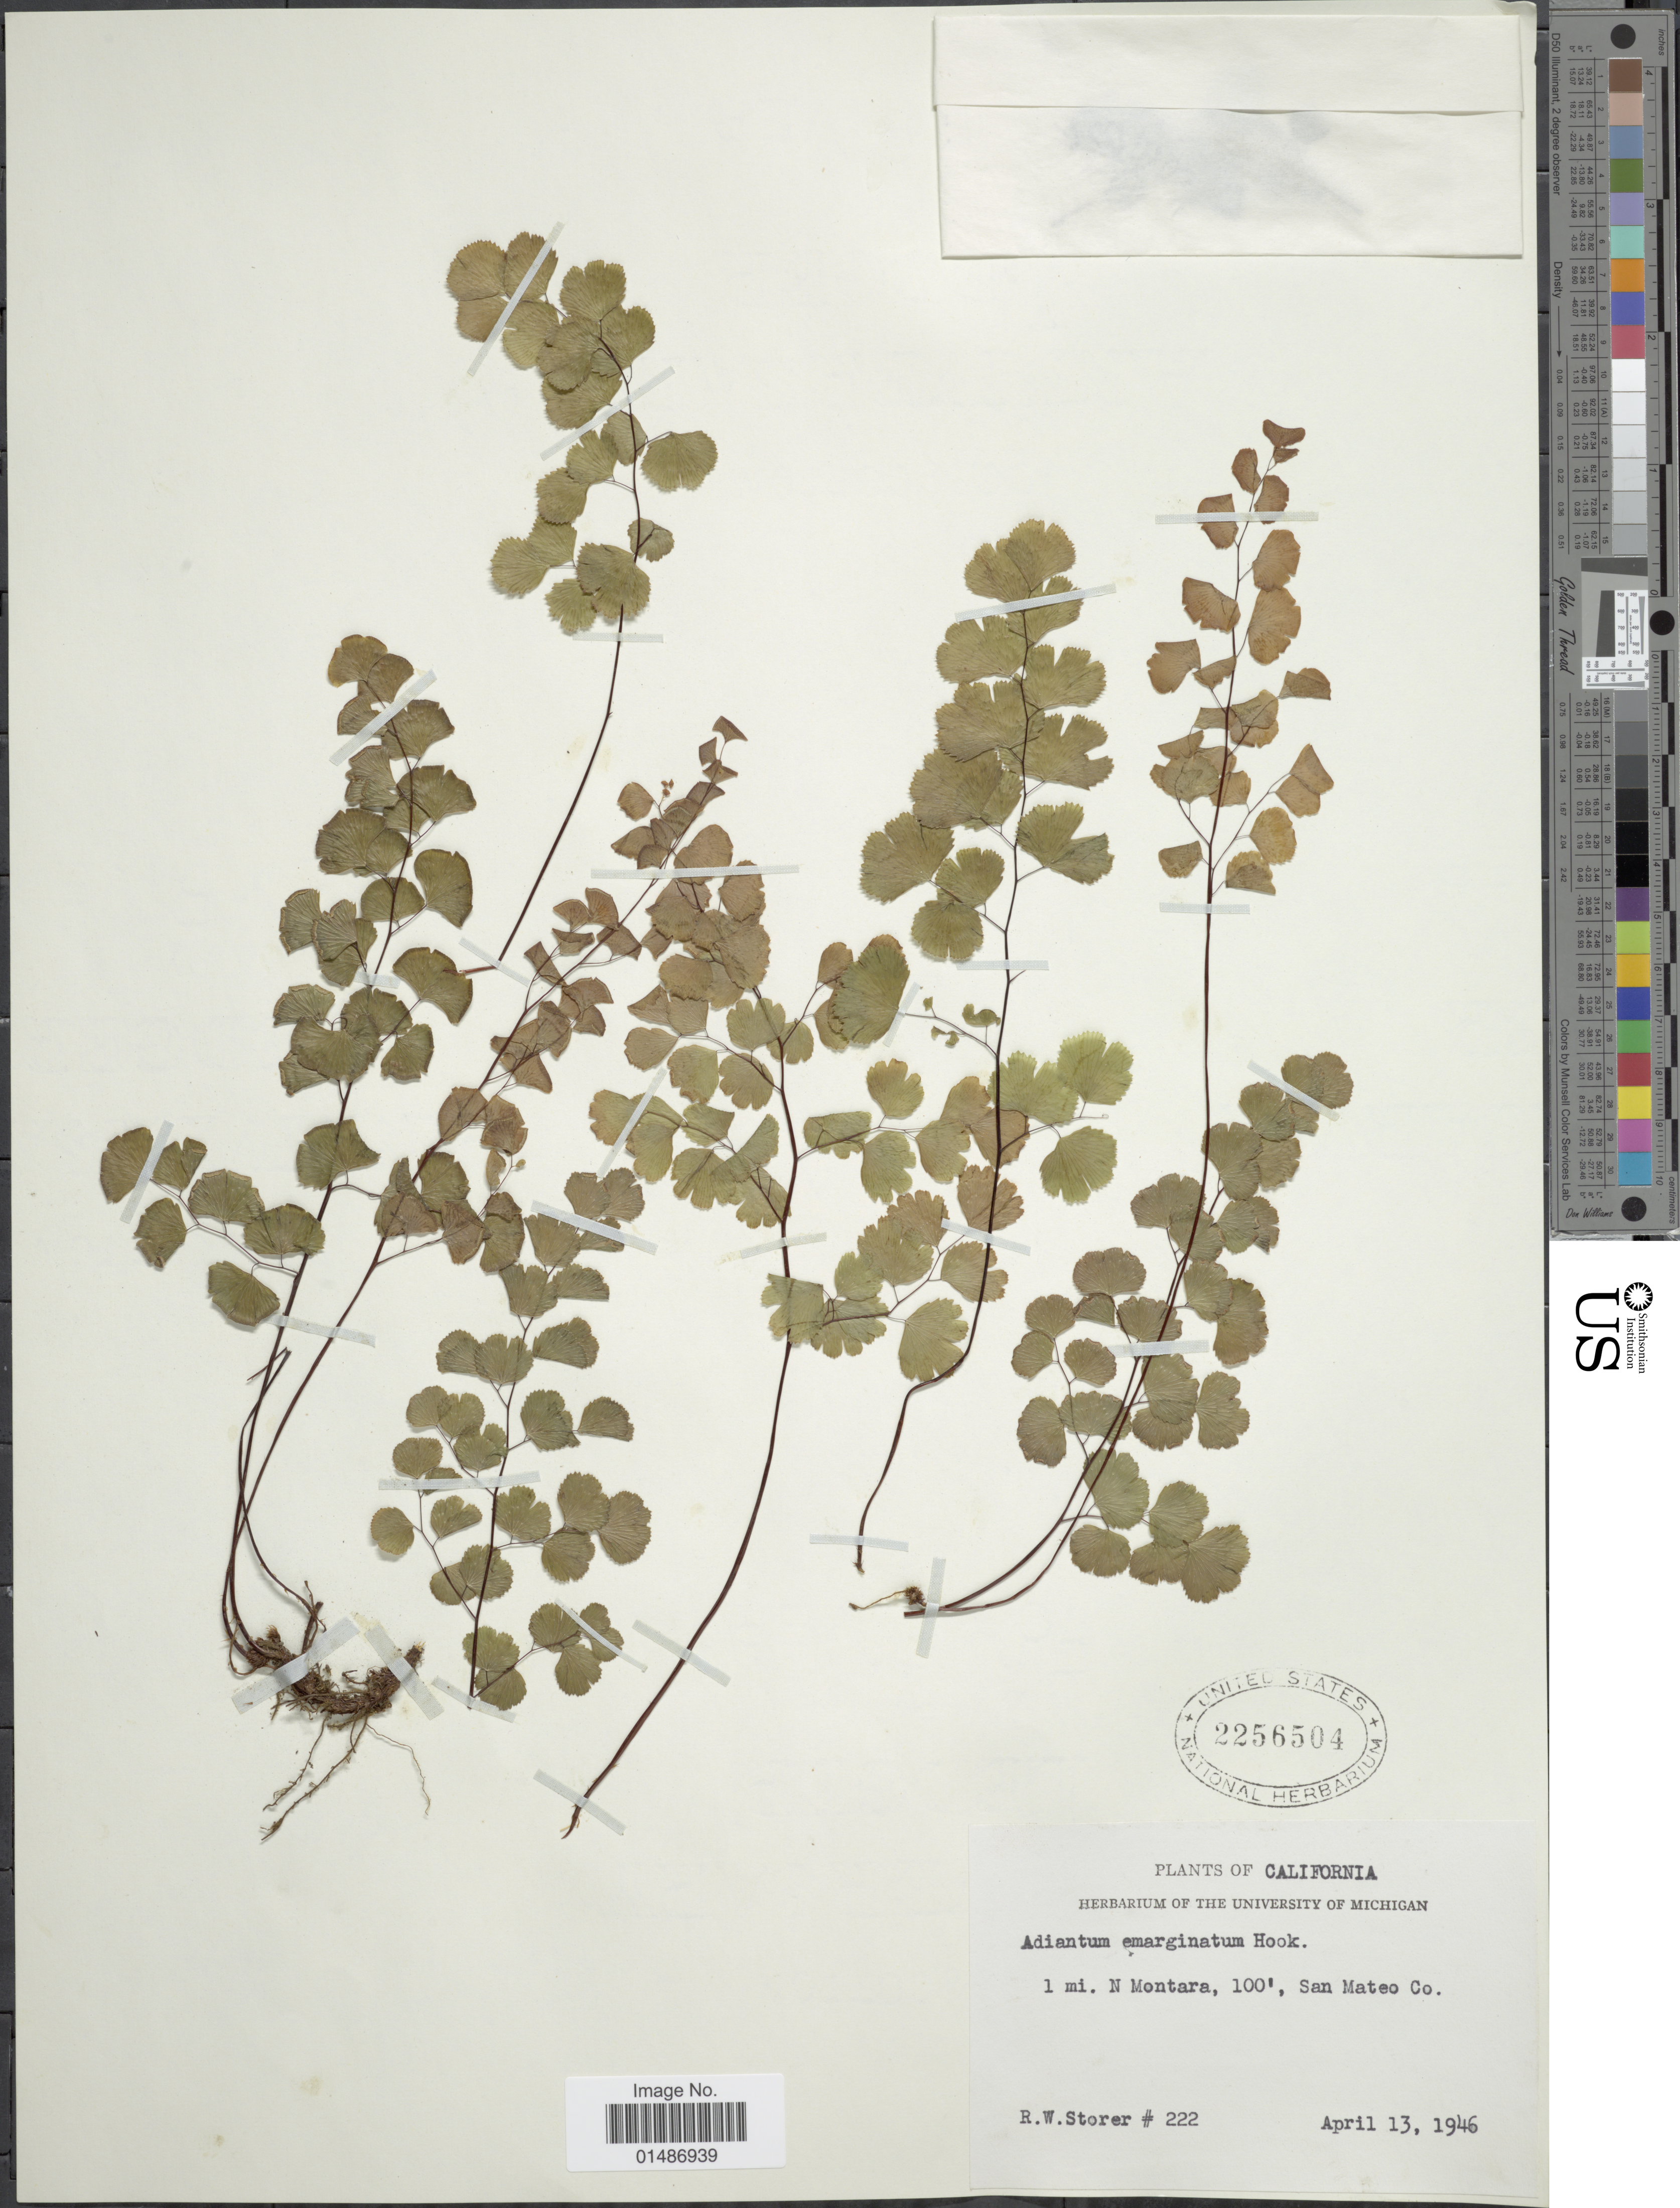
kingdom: Plantae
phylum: Tracheophyta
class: Polypodiopsida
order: Polypodiales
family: Pteridaceae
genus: Adiantum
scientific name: Adiantum jordanii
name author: C.H. Mull.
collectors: R. Storer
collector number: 222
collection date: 1946-04-13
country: United States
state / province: California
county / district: San Mateo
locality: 1 mi. N Montara, San Mateo Co.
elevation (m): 30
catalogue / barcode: US 2256504